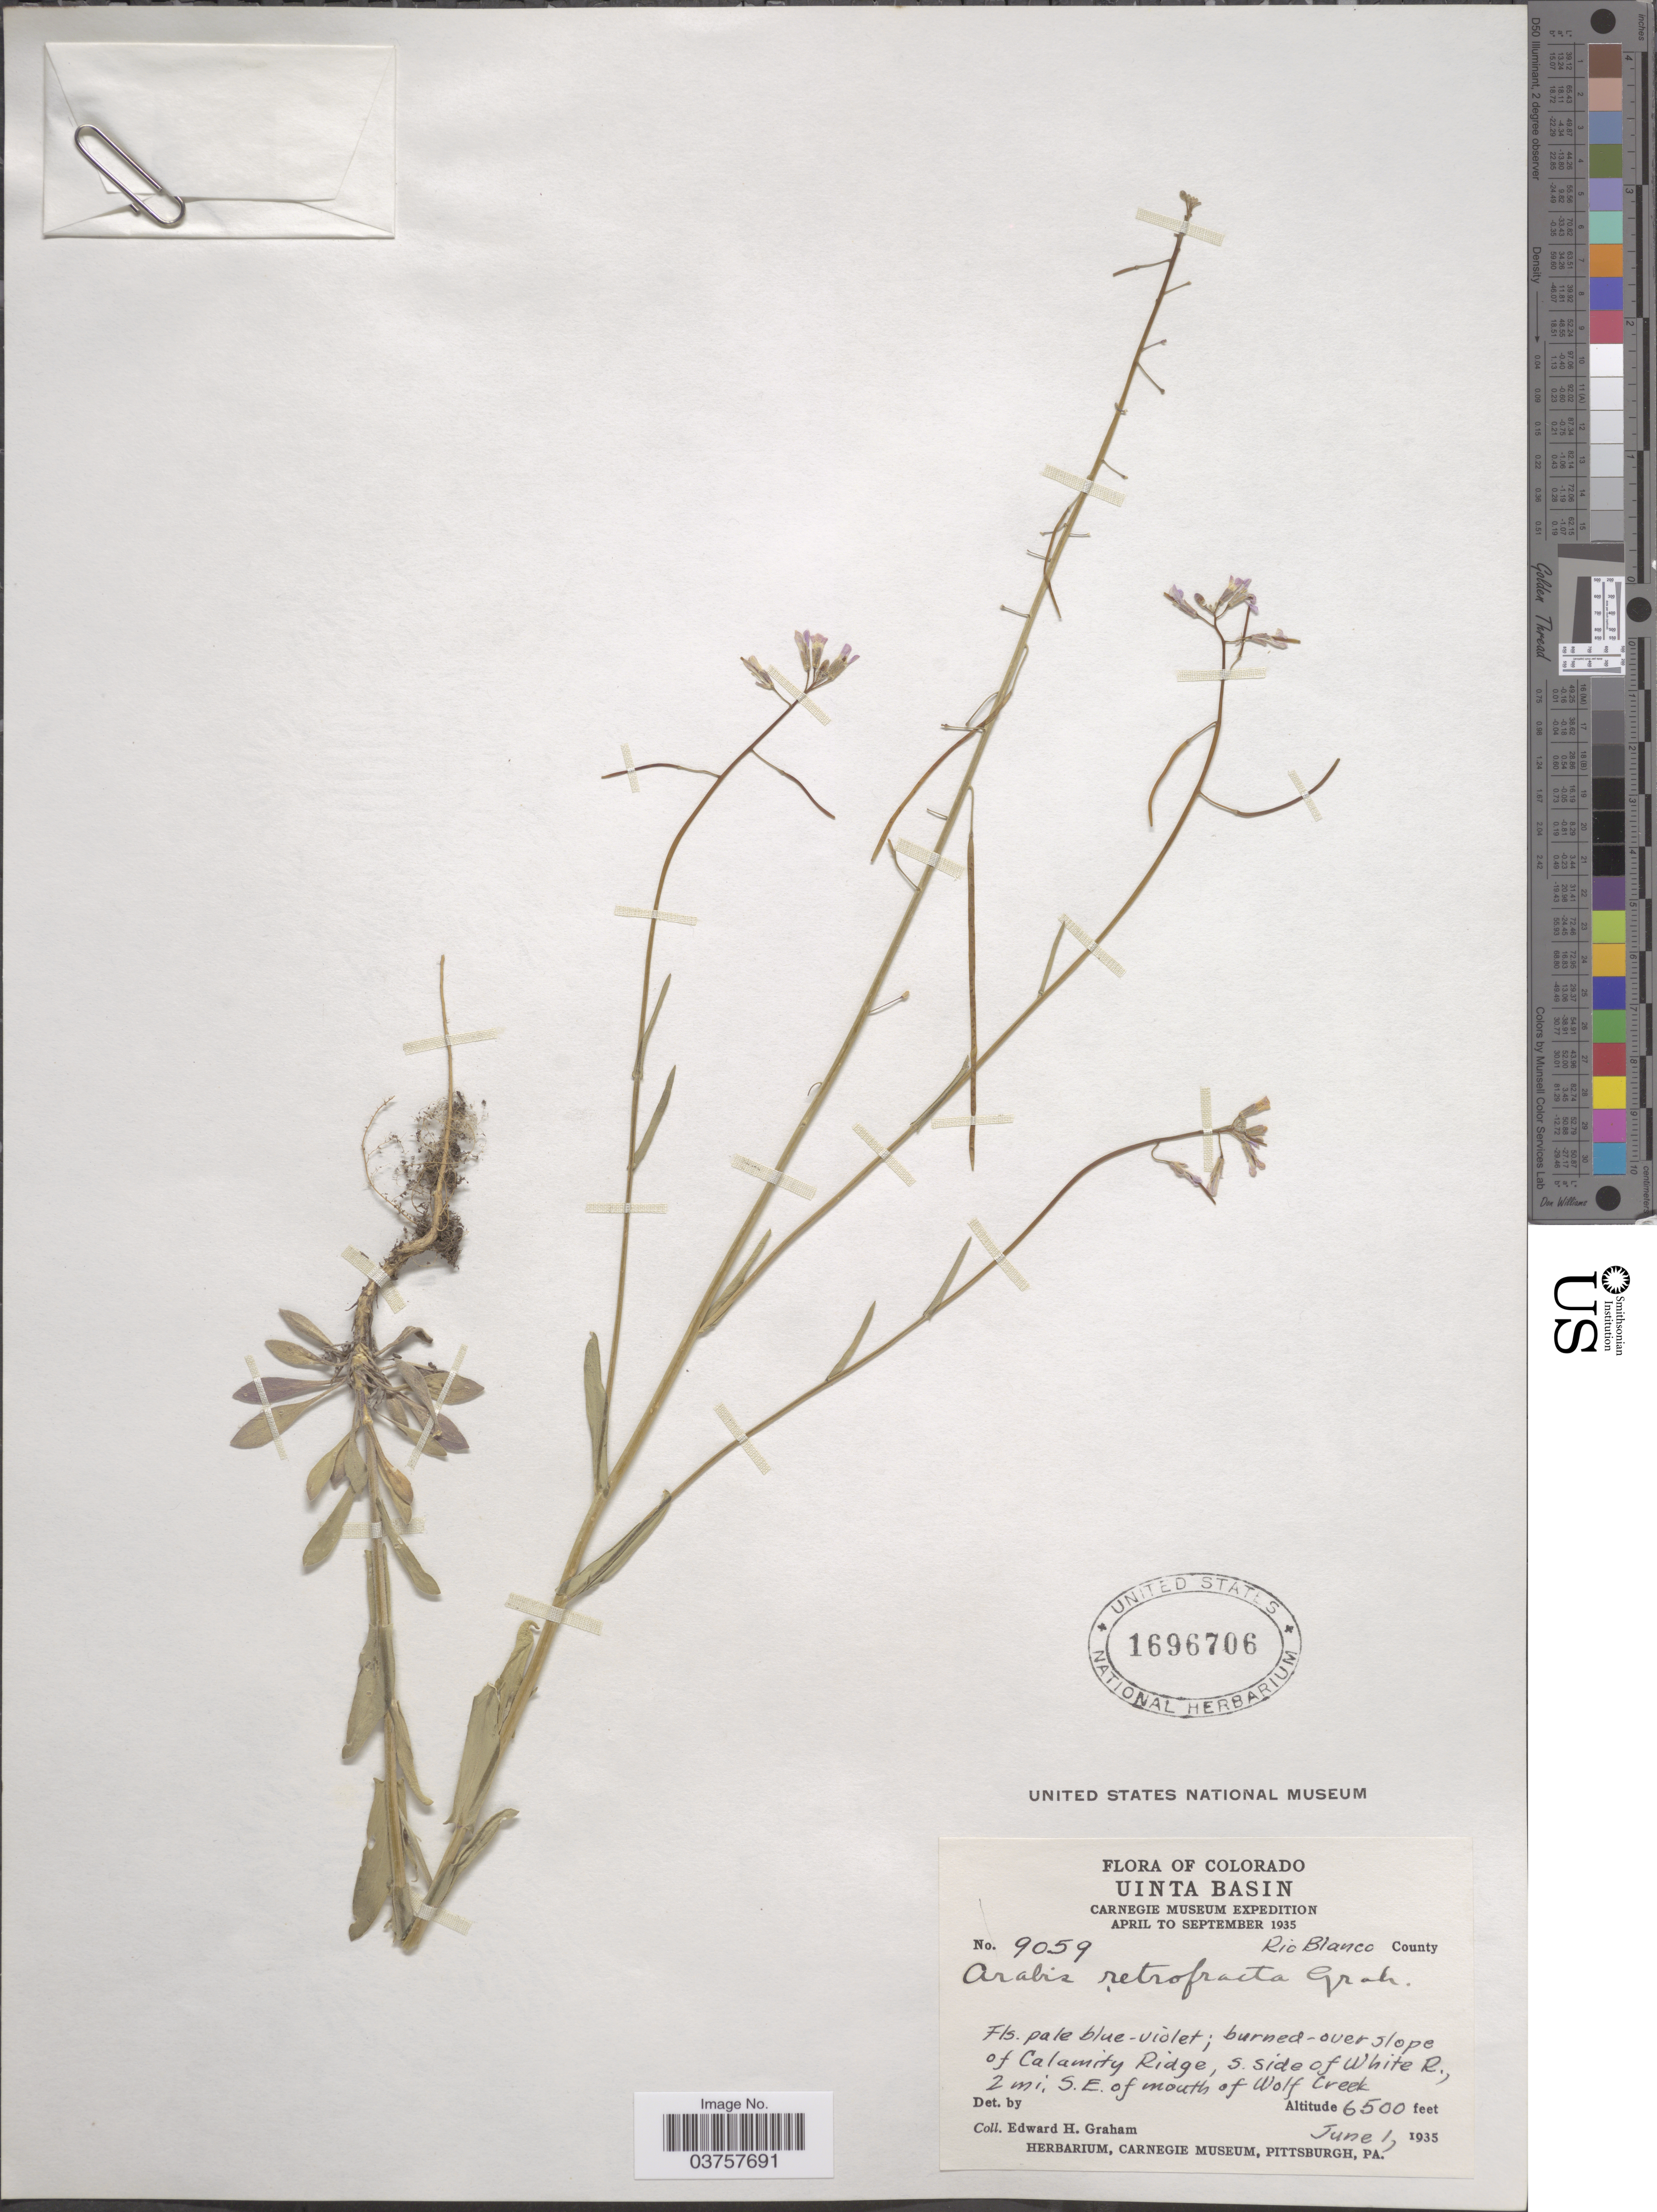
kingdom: Plantae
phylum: Tracheophyta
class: Magnoliopsida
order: Brassicales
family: Brassicaceae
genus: Arabis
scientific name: Arabis holboellii var. retrofracta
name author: Rydb.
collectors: E. H. Graham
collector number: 9059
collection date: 1935-06-01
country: United States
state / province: Colorado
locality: Uinta Basin. Rio Blanco County. Burned-over slope of Calamity Ridge, S. side of White R., 2 mi. S.E. of mouth of Wolf Creek.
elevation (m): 1981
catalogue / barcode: US 1696706